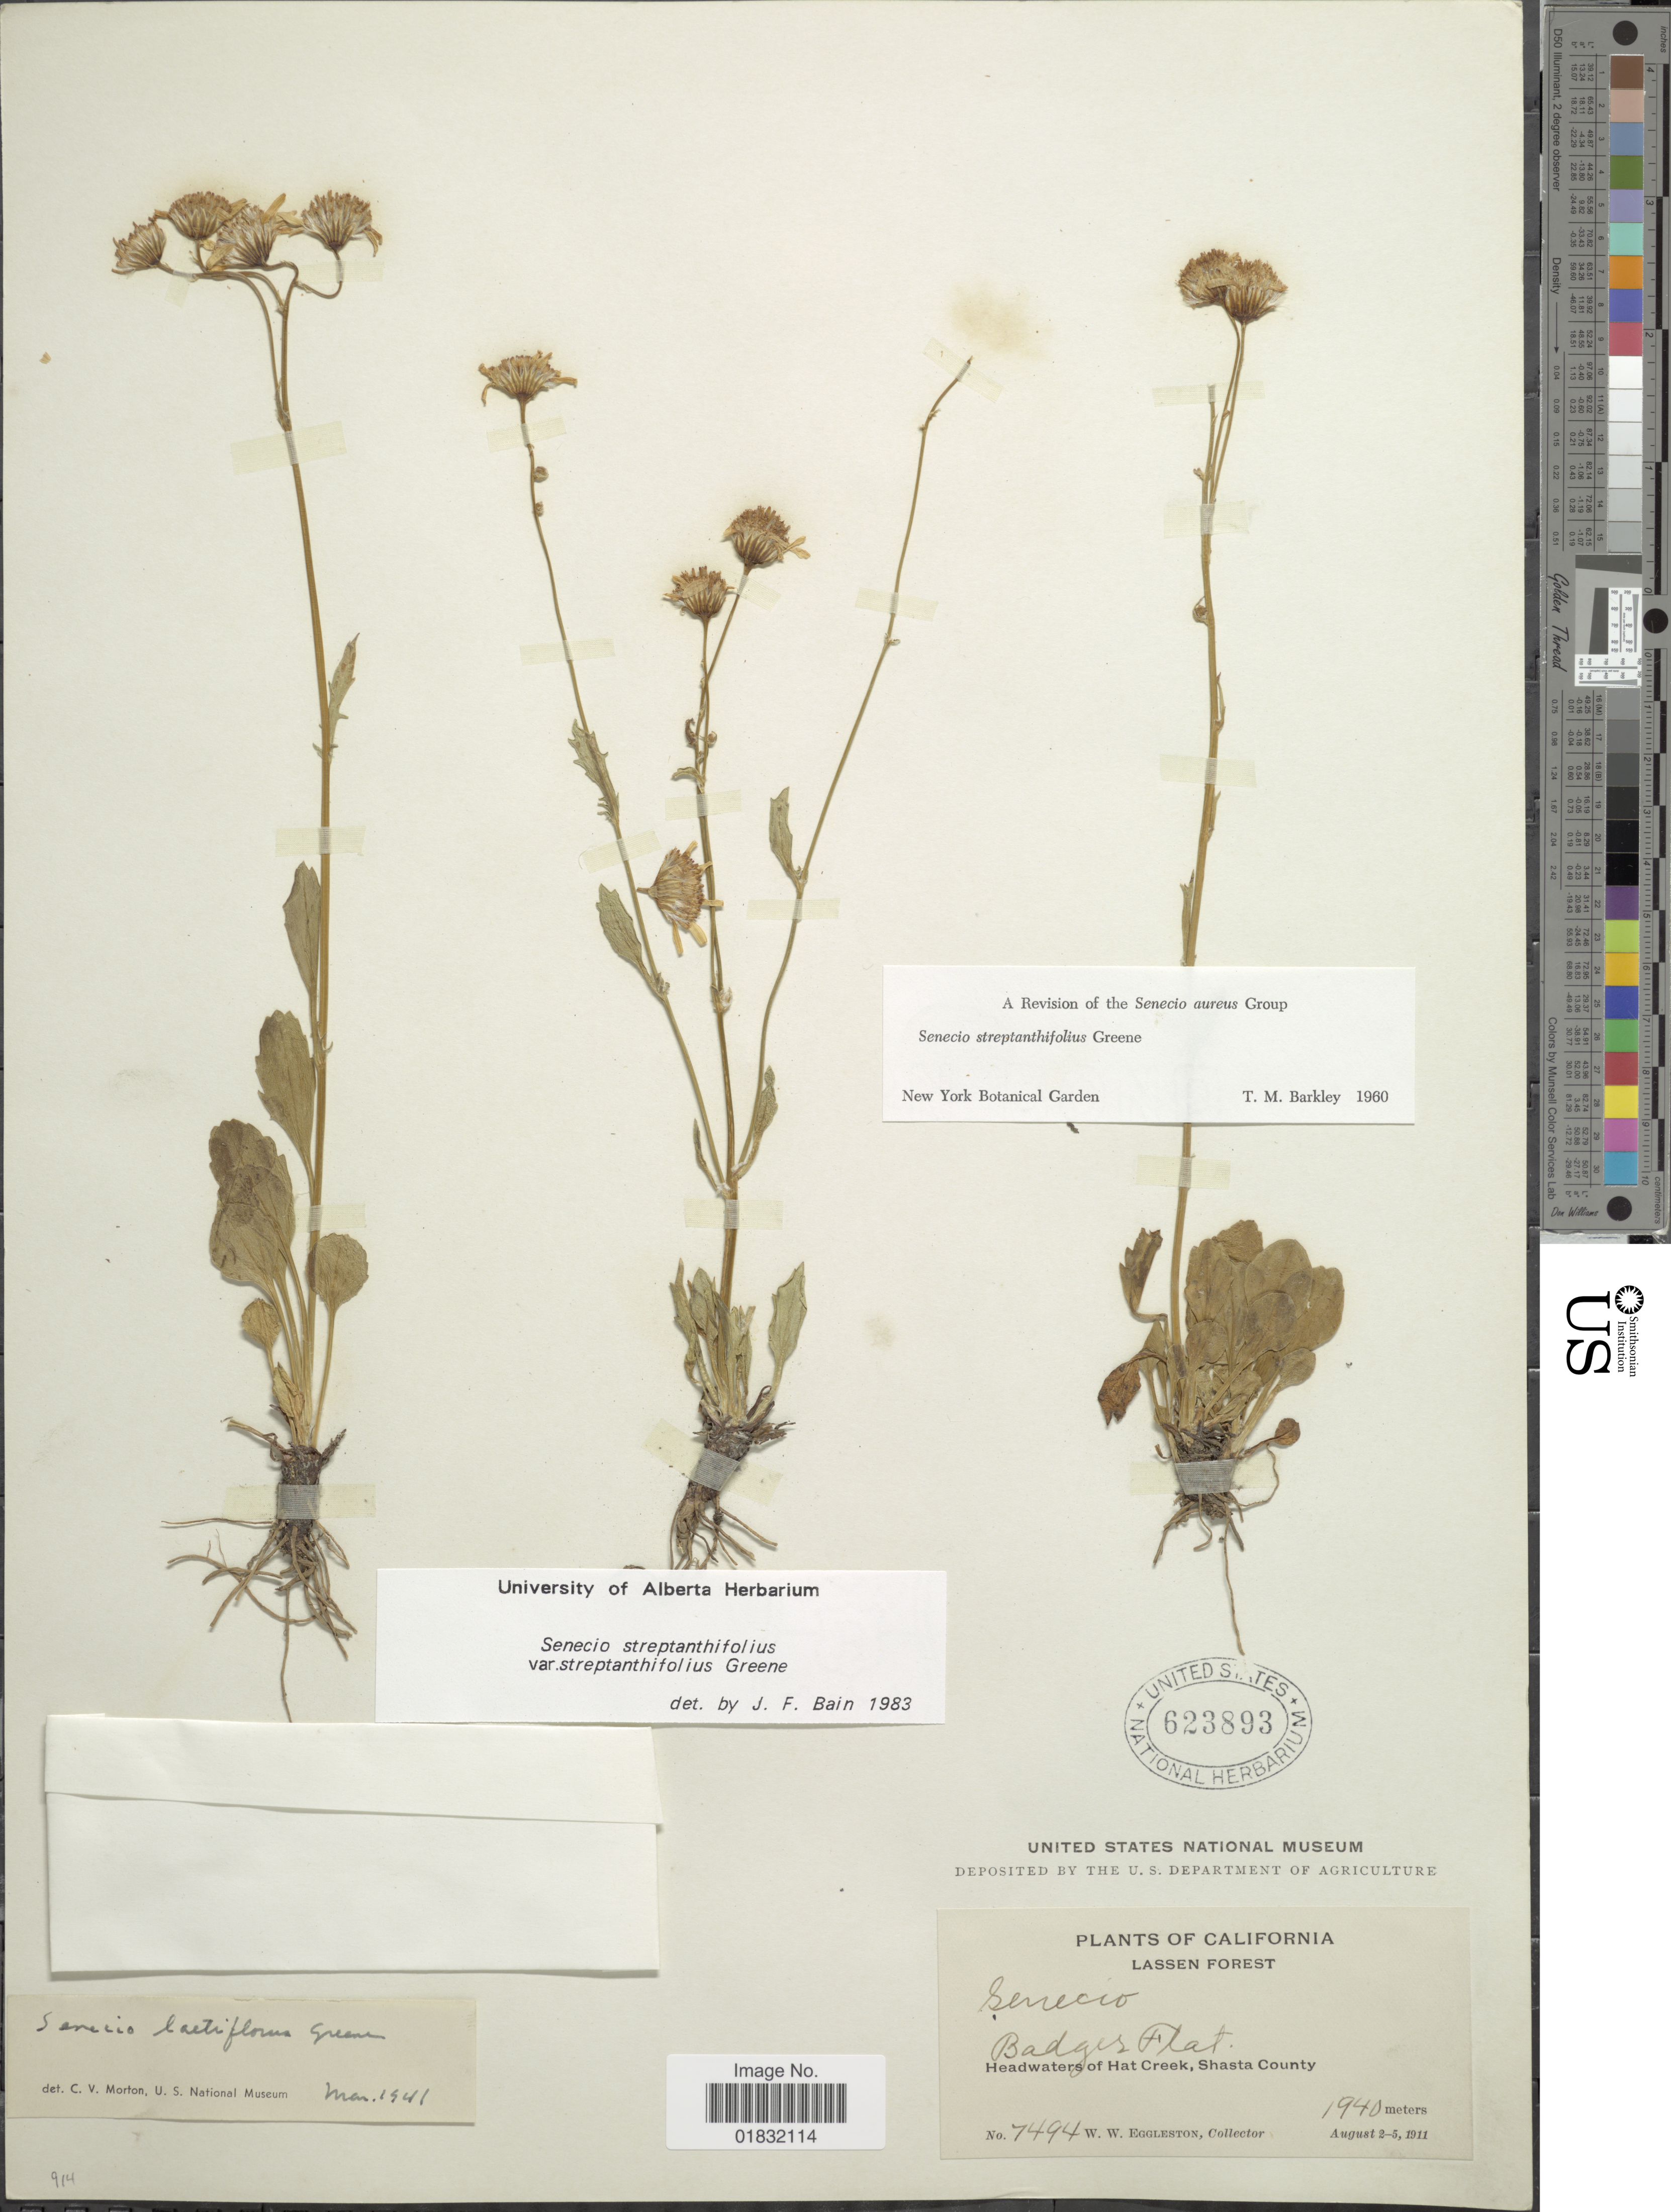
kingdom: Plantae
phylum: Tracheophyta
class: Magnoliopsida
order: Asterales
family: Asteraceae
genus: Packera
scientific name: Packera streptanthifolia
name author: (Greene) W.A. Weber & Á. Löve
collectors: W. W. Eggleston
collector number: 7494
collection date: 1911-08-02/1911-08-05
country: United States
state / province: California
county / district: Shasta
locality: Lassen Forest, Badger Flat, Headwater of Hat Creek, Shasta County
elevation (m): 1940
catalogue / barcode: US 623893